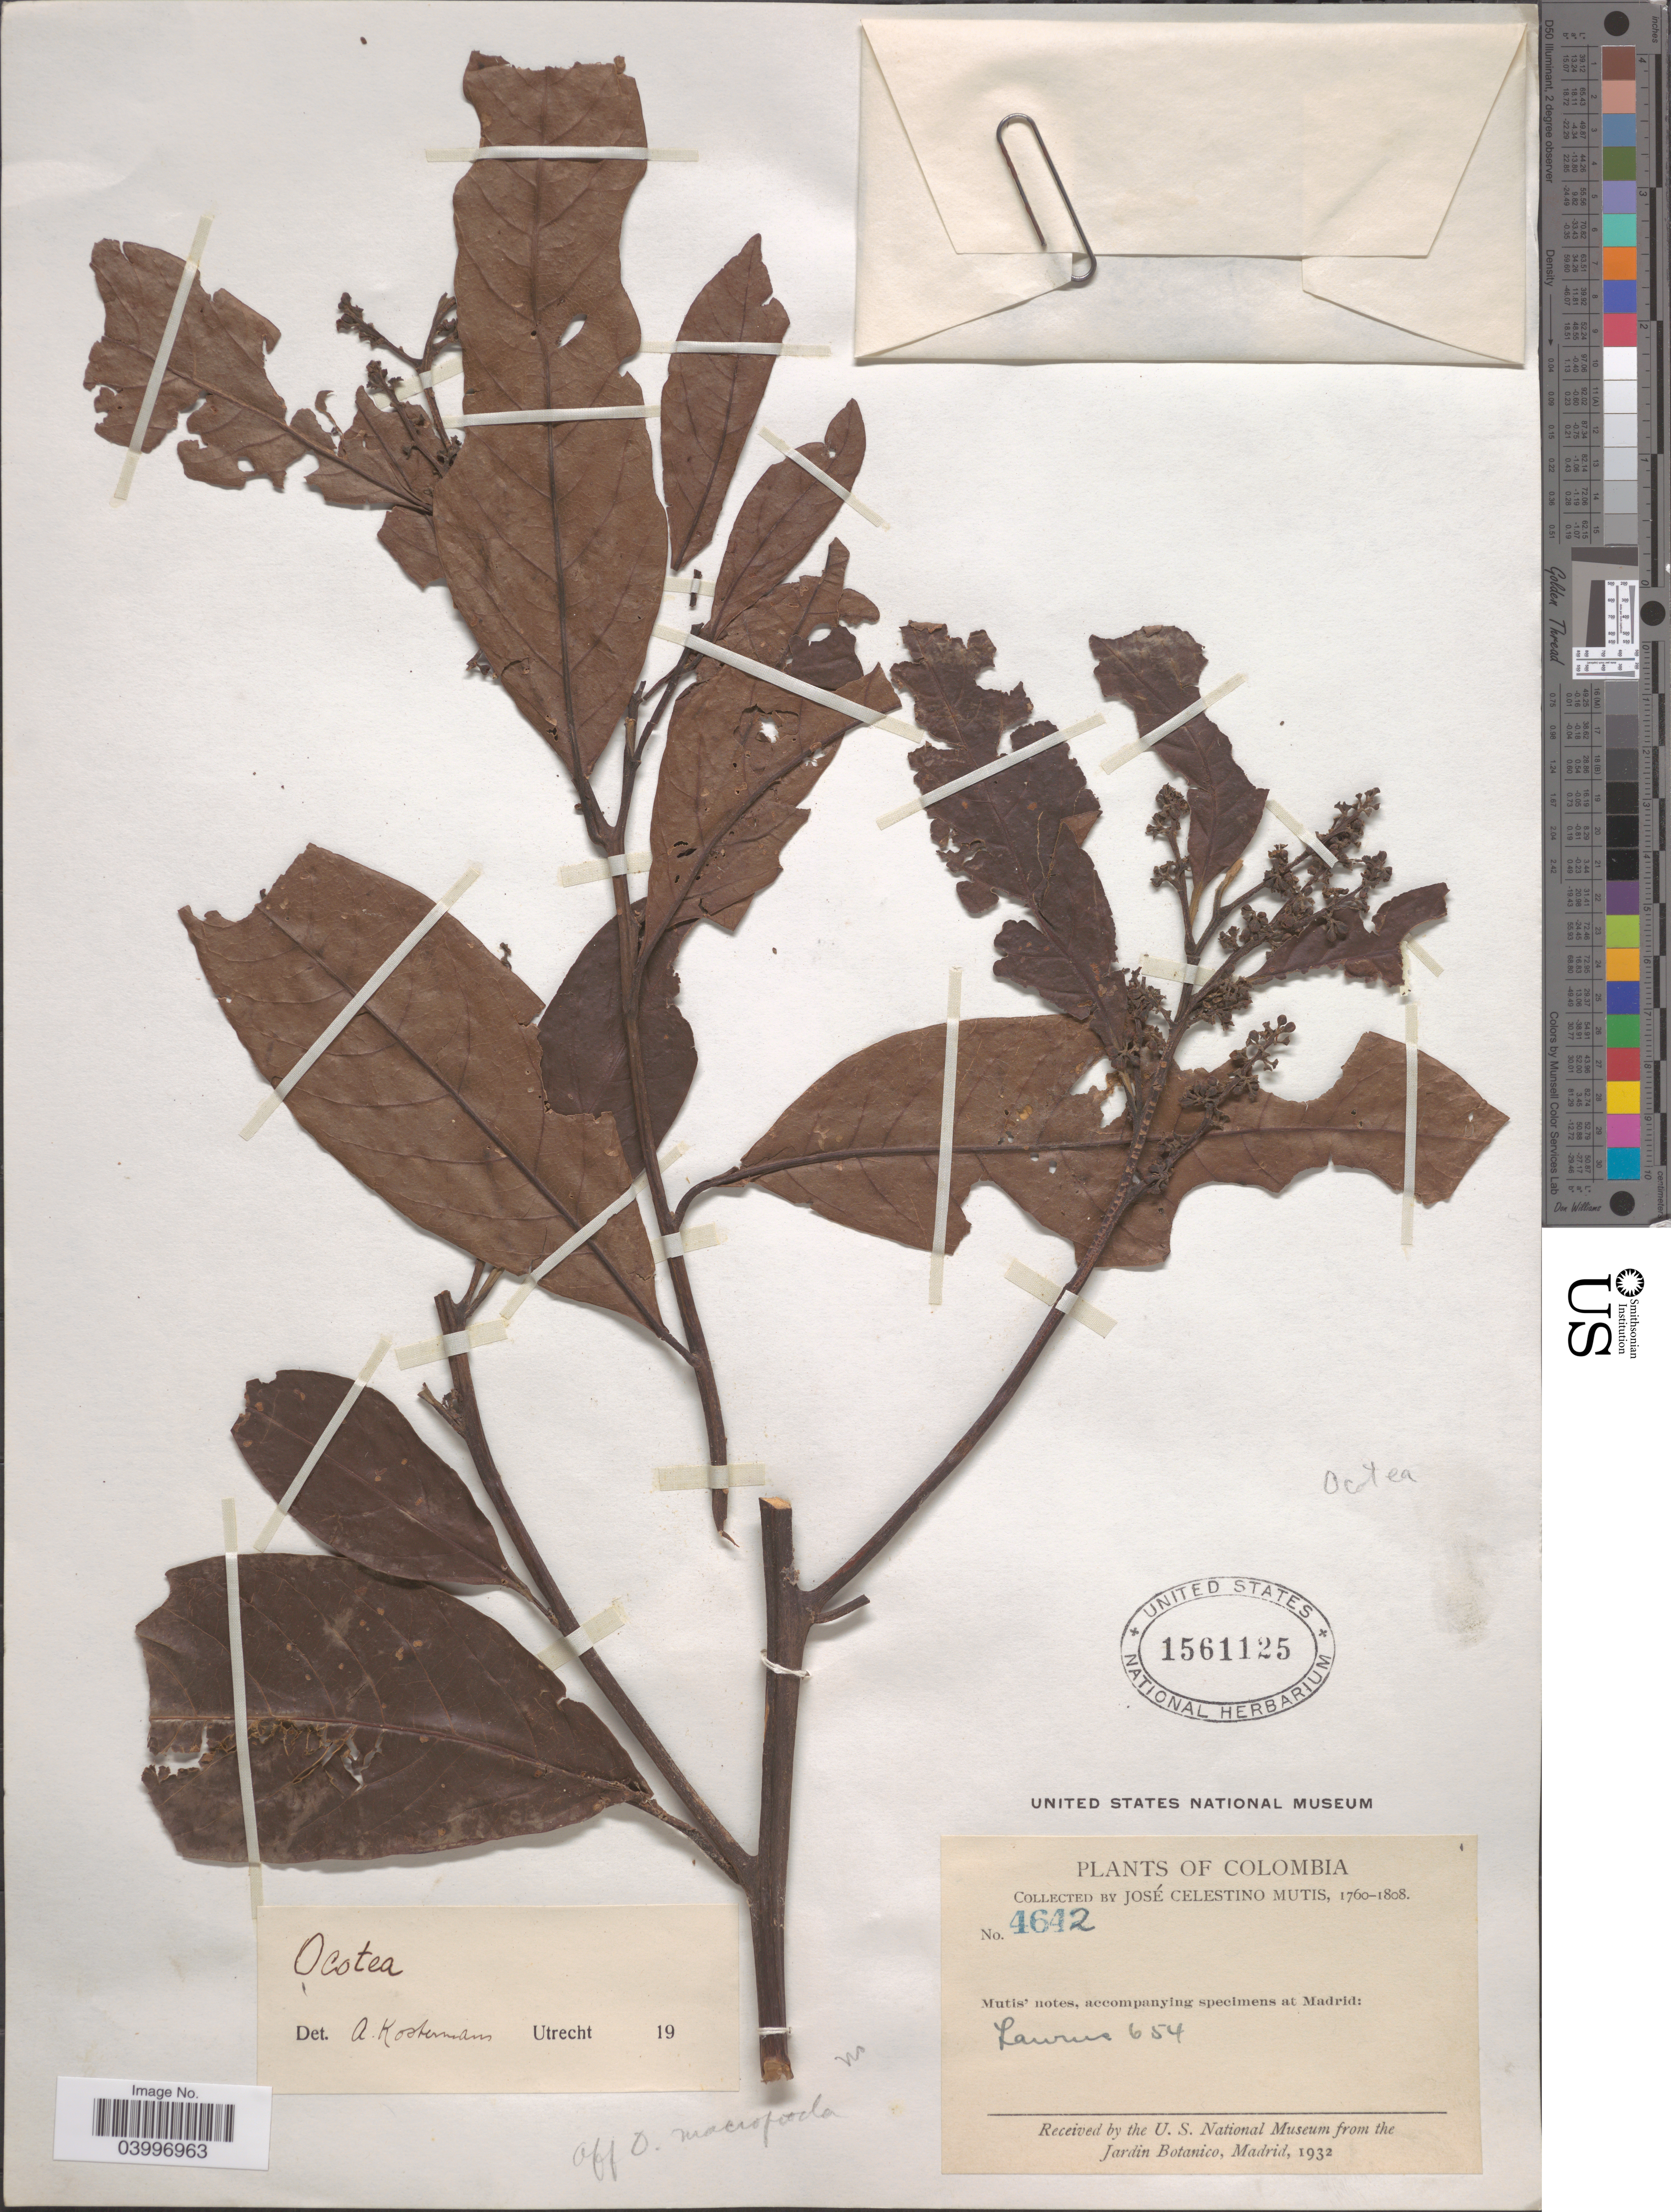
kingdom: Plantae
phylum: Tracheophyta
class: Magnoliopsida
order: Laurales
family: Lauraceae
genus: Ocotea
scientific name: Ocotea sp.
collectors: J. C. B. Mutis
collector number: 4642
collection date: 1760/1808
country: Colombia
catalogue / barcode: US 1561125